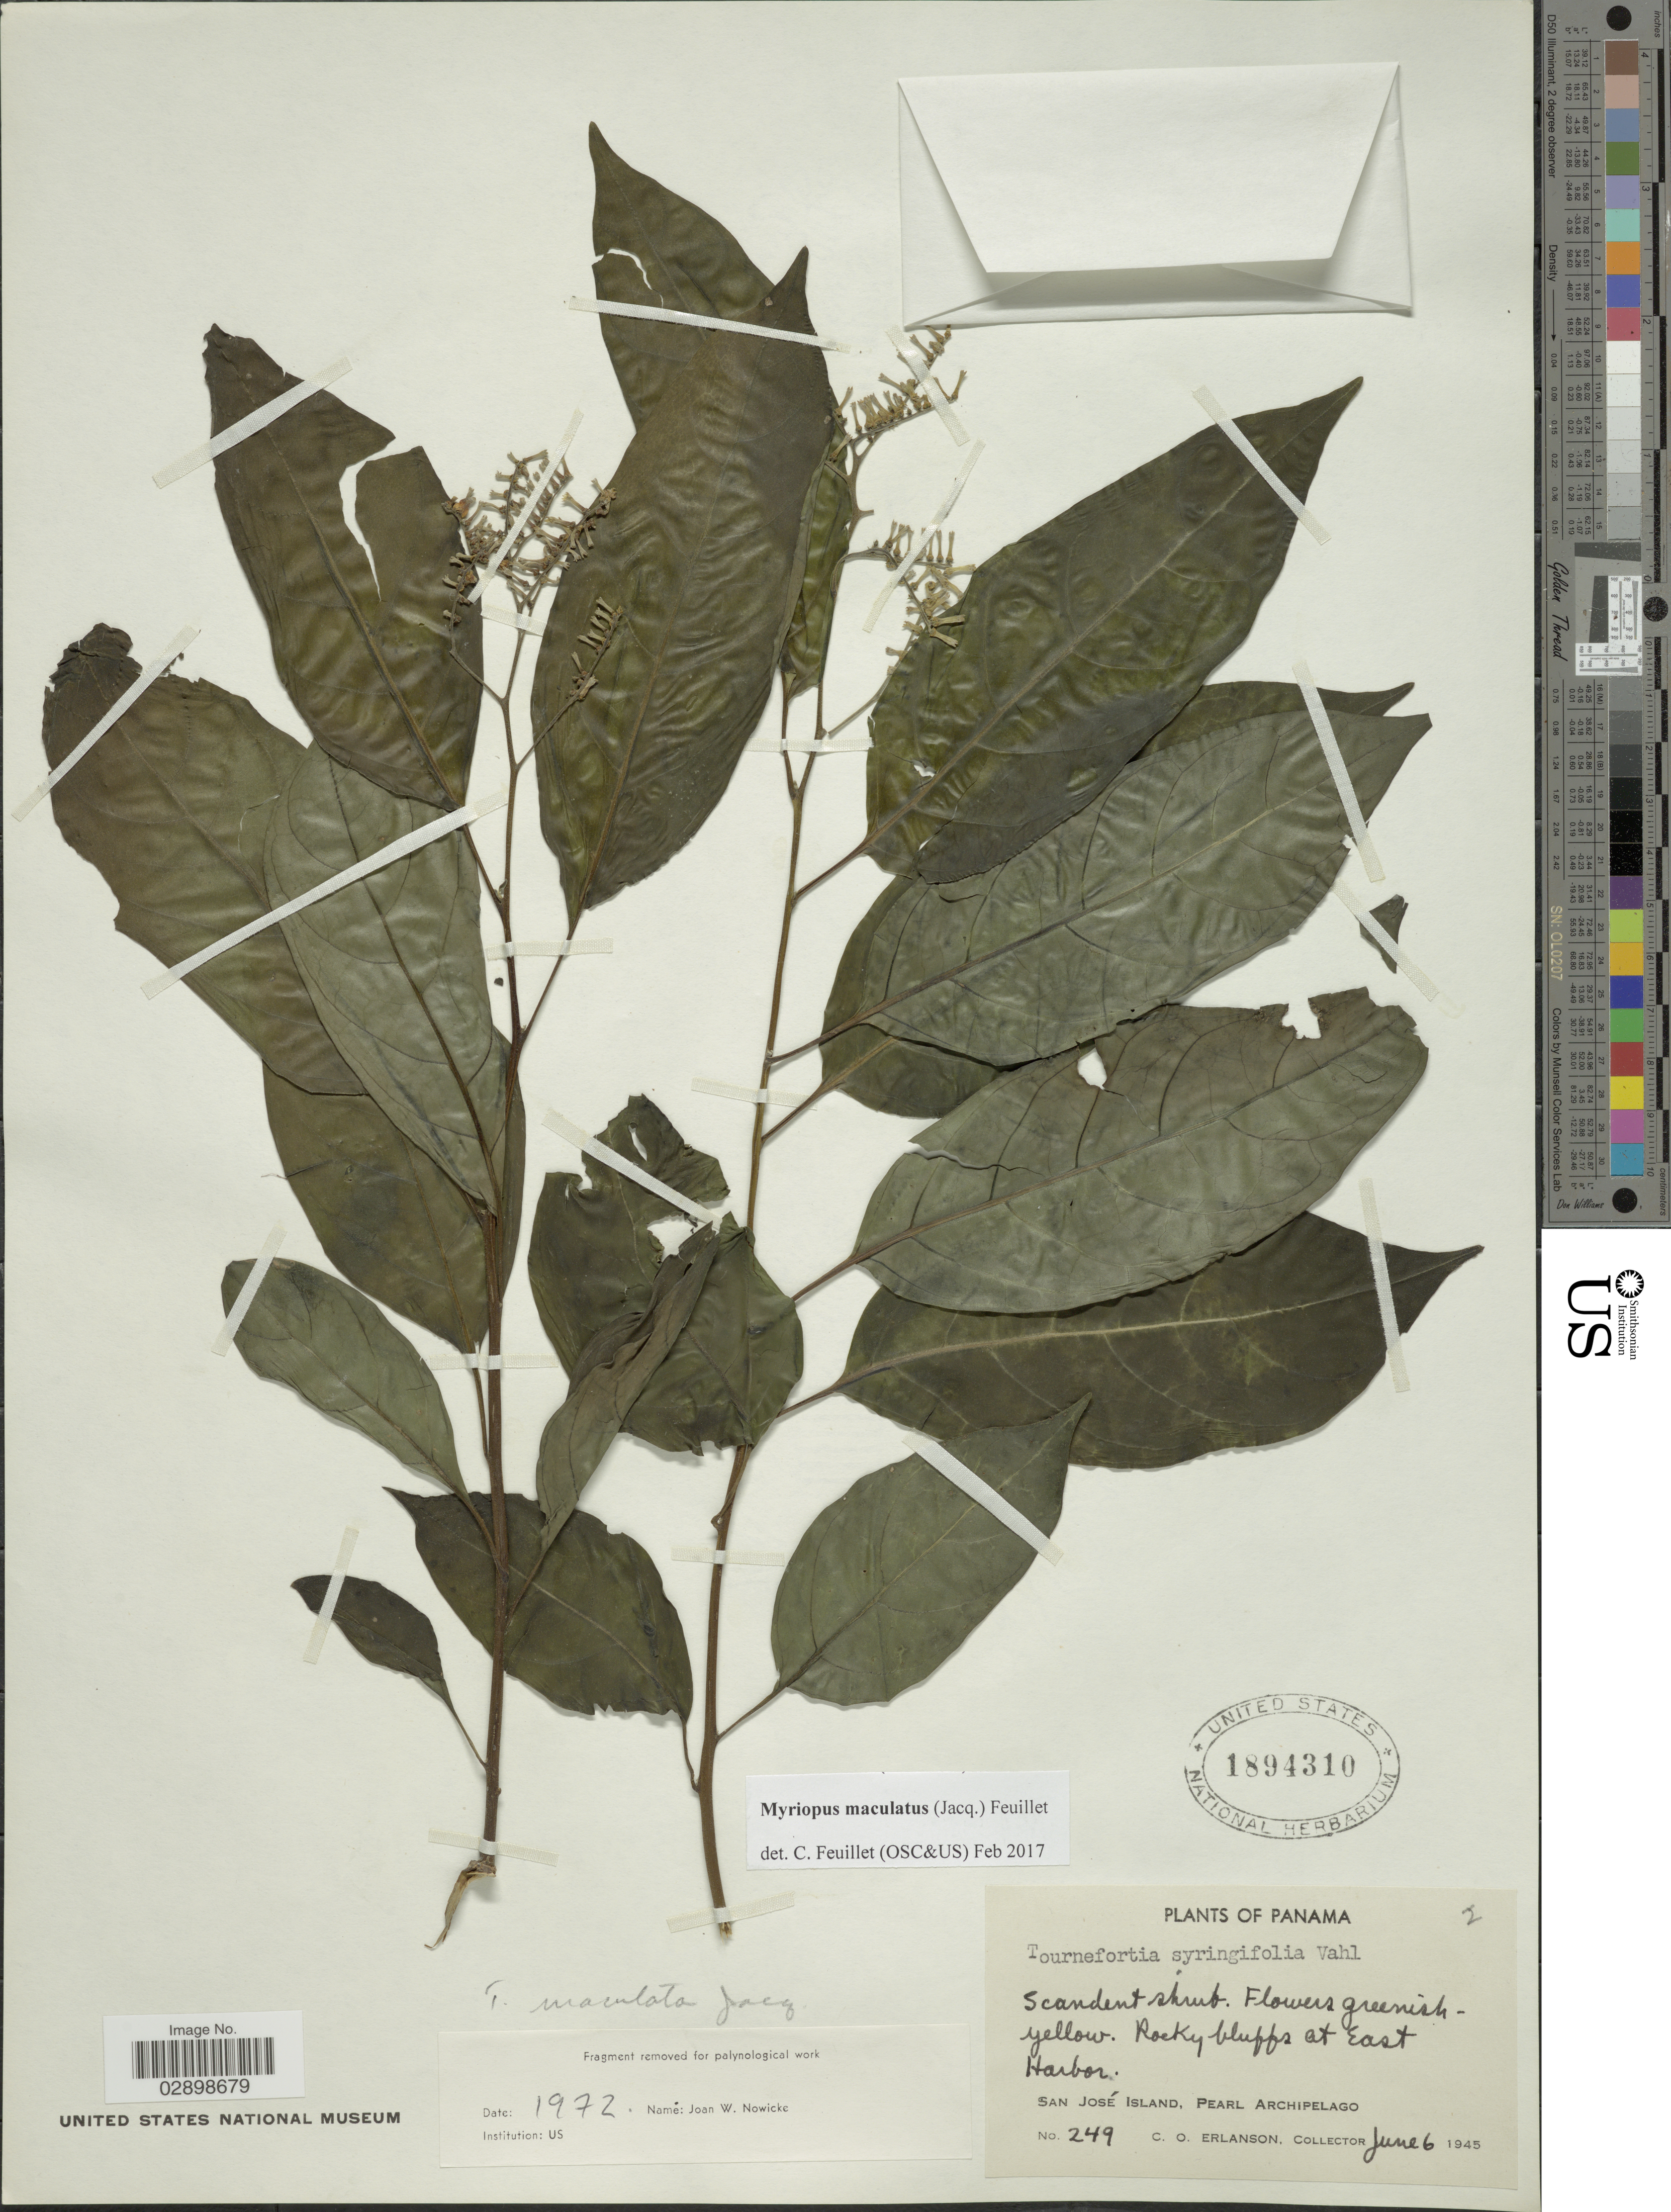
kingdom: Plantae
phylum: Tracheophyta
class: Magnoliopsida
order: Boraginales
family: Heliotropiaceae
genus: Myriopus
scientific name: Myriopus maculatus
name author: (Jacq.) Feuillet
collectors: C. O. Erlanson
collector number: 249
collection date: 1945-06-06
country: Panama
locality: Rocky bluffs at East Harbor. San José Island, Pearl Archipelago.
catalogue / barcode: US 1894310